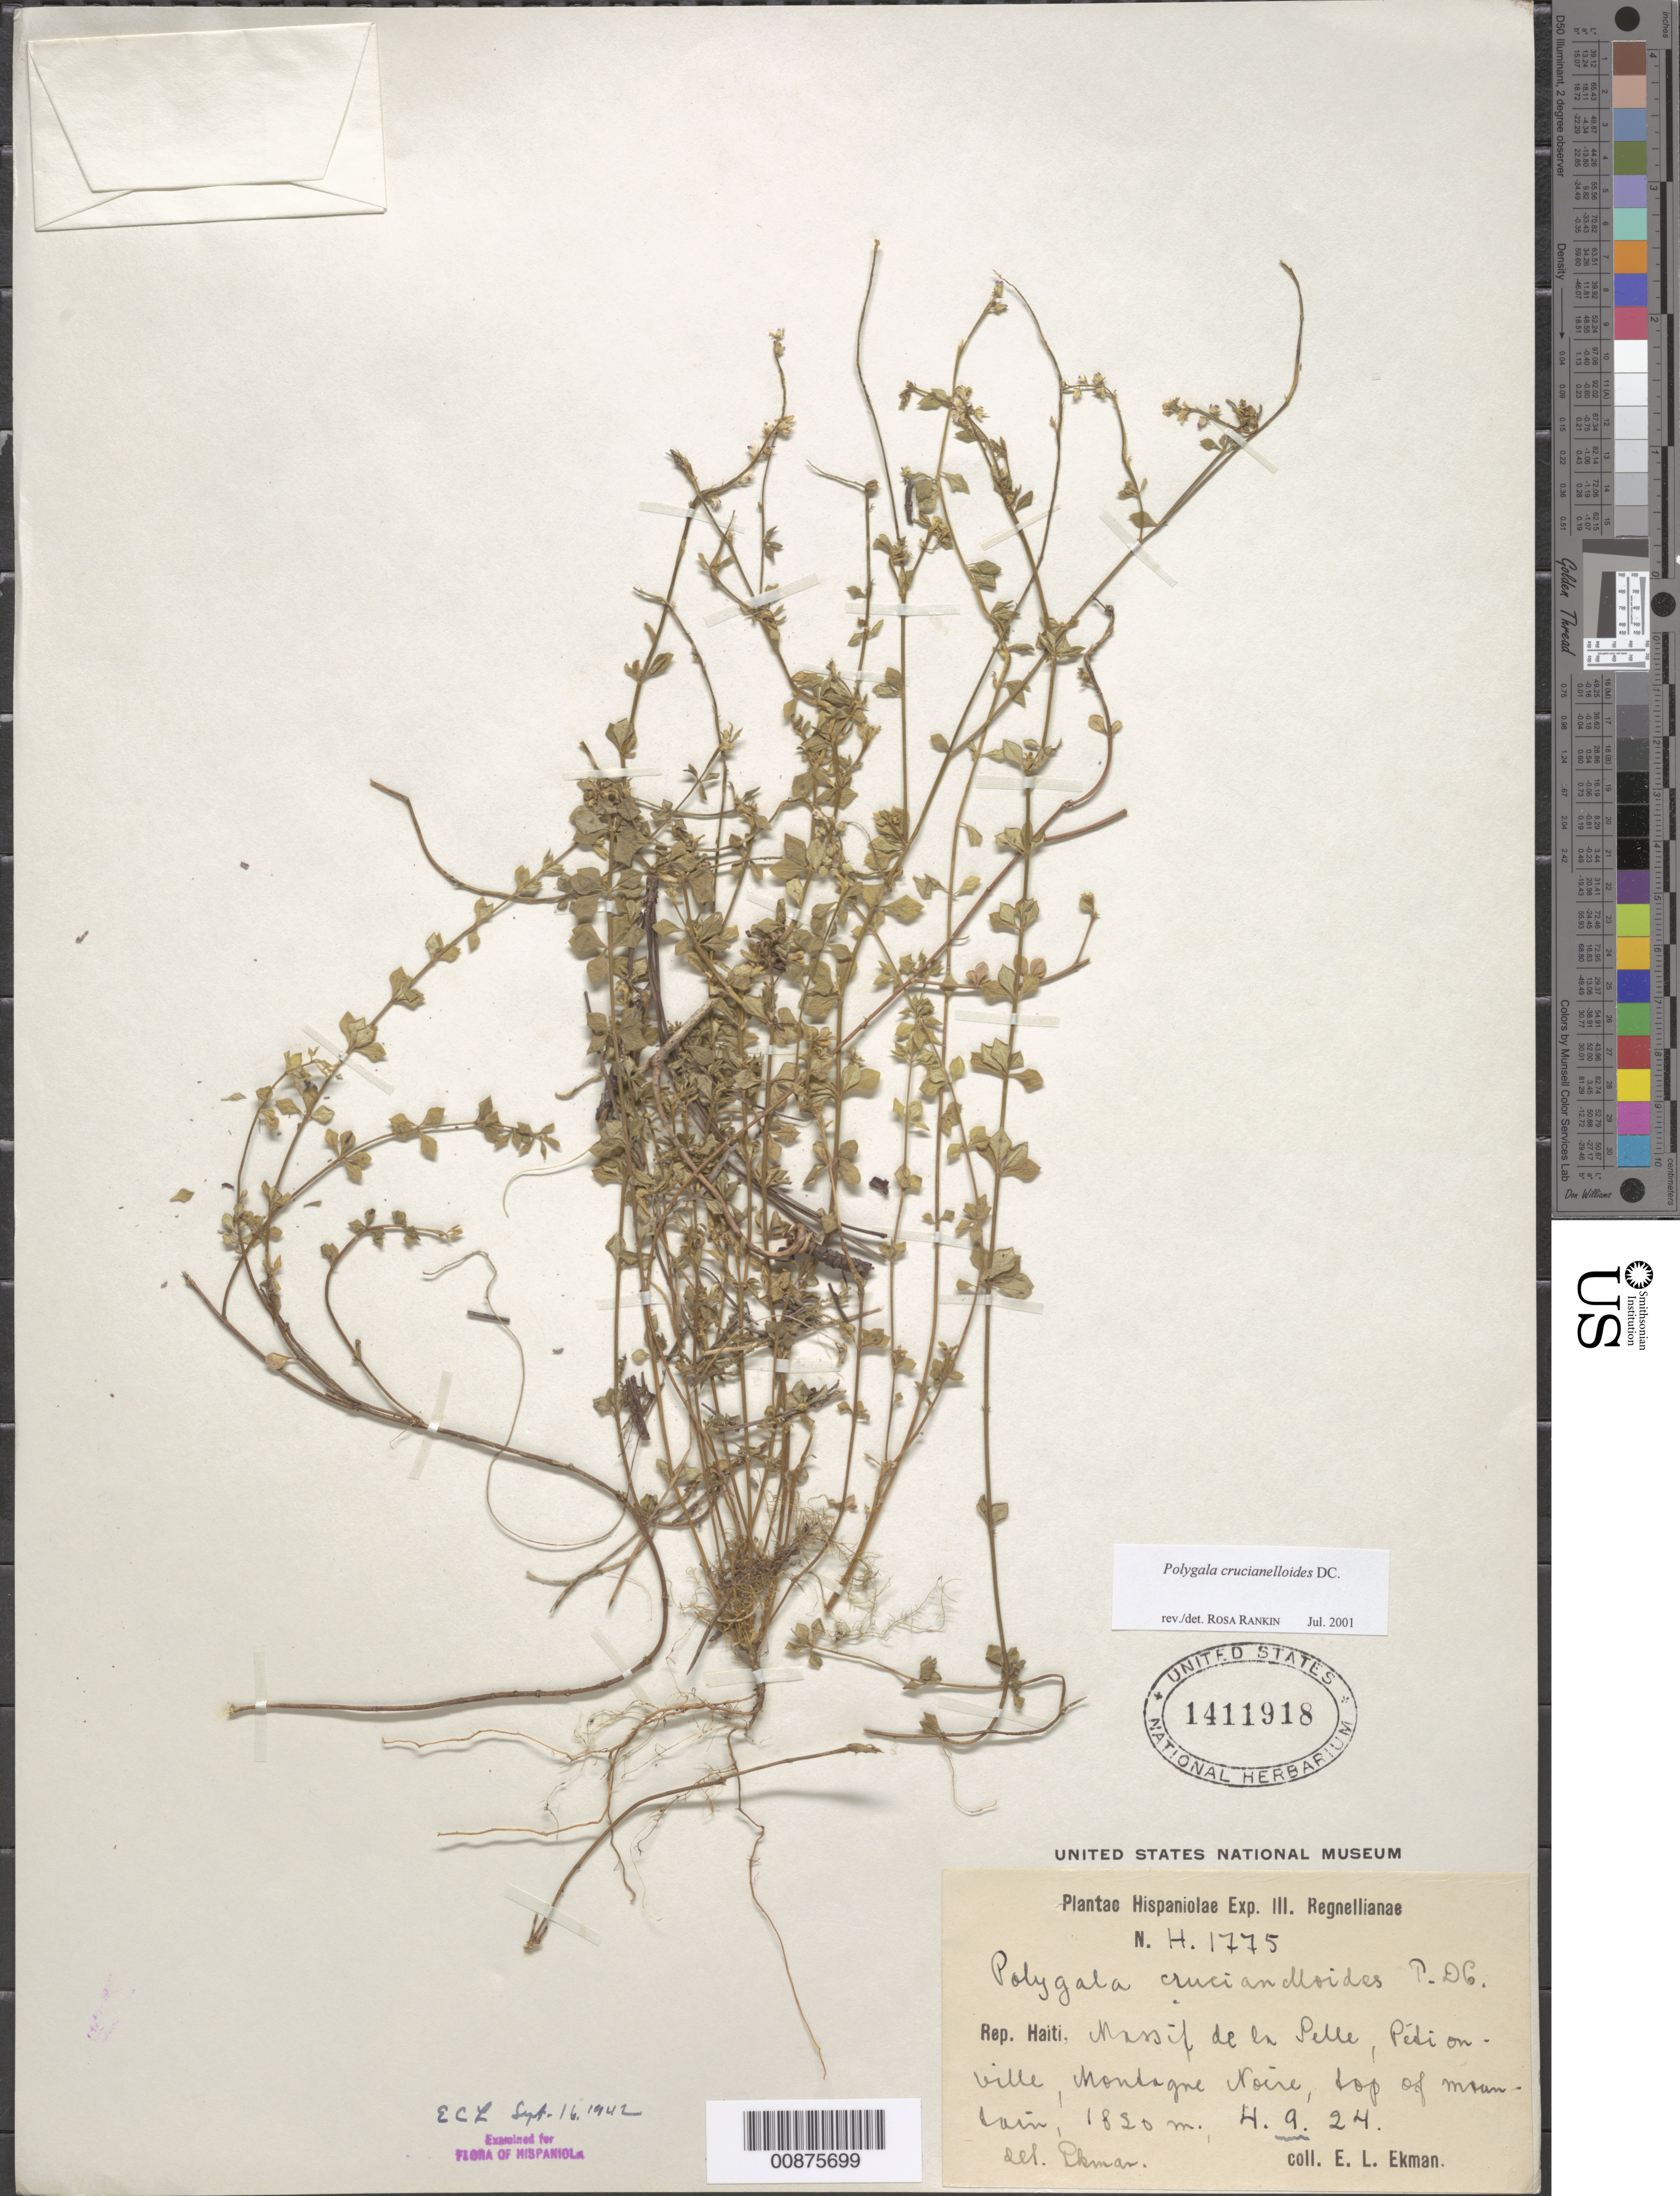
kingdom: Plantae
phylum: Tracheophyta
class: Magnoliopsida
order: Fabales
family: Polygalaceae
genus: Polygala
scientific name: Polygala crucianelloides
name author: DC.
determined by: Rankin Rodriguez, Rosa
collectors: E. L. Ekman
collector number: H 1775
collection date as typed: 04 Sep 1924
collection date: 1924-09-04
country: Haiti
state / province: Ouest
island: Hispaniola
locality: Massif de la Selle, Pétionville, Montagne Noir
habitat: Top of mountain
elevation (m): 1820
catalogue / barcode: US 1411918